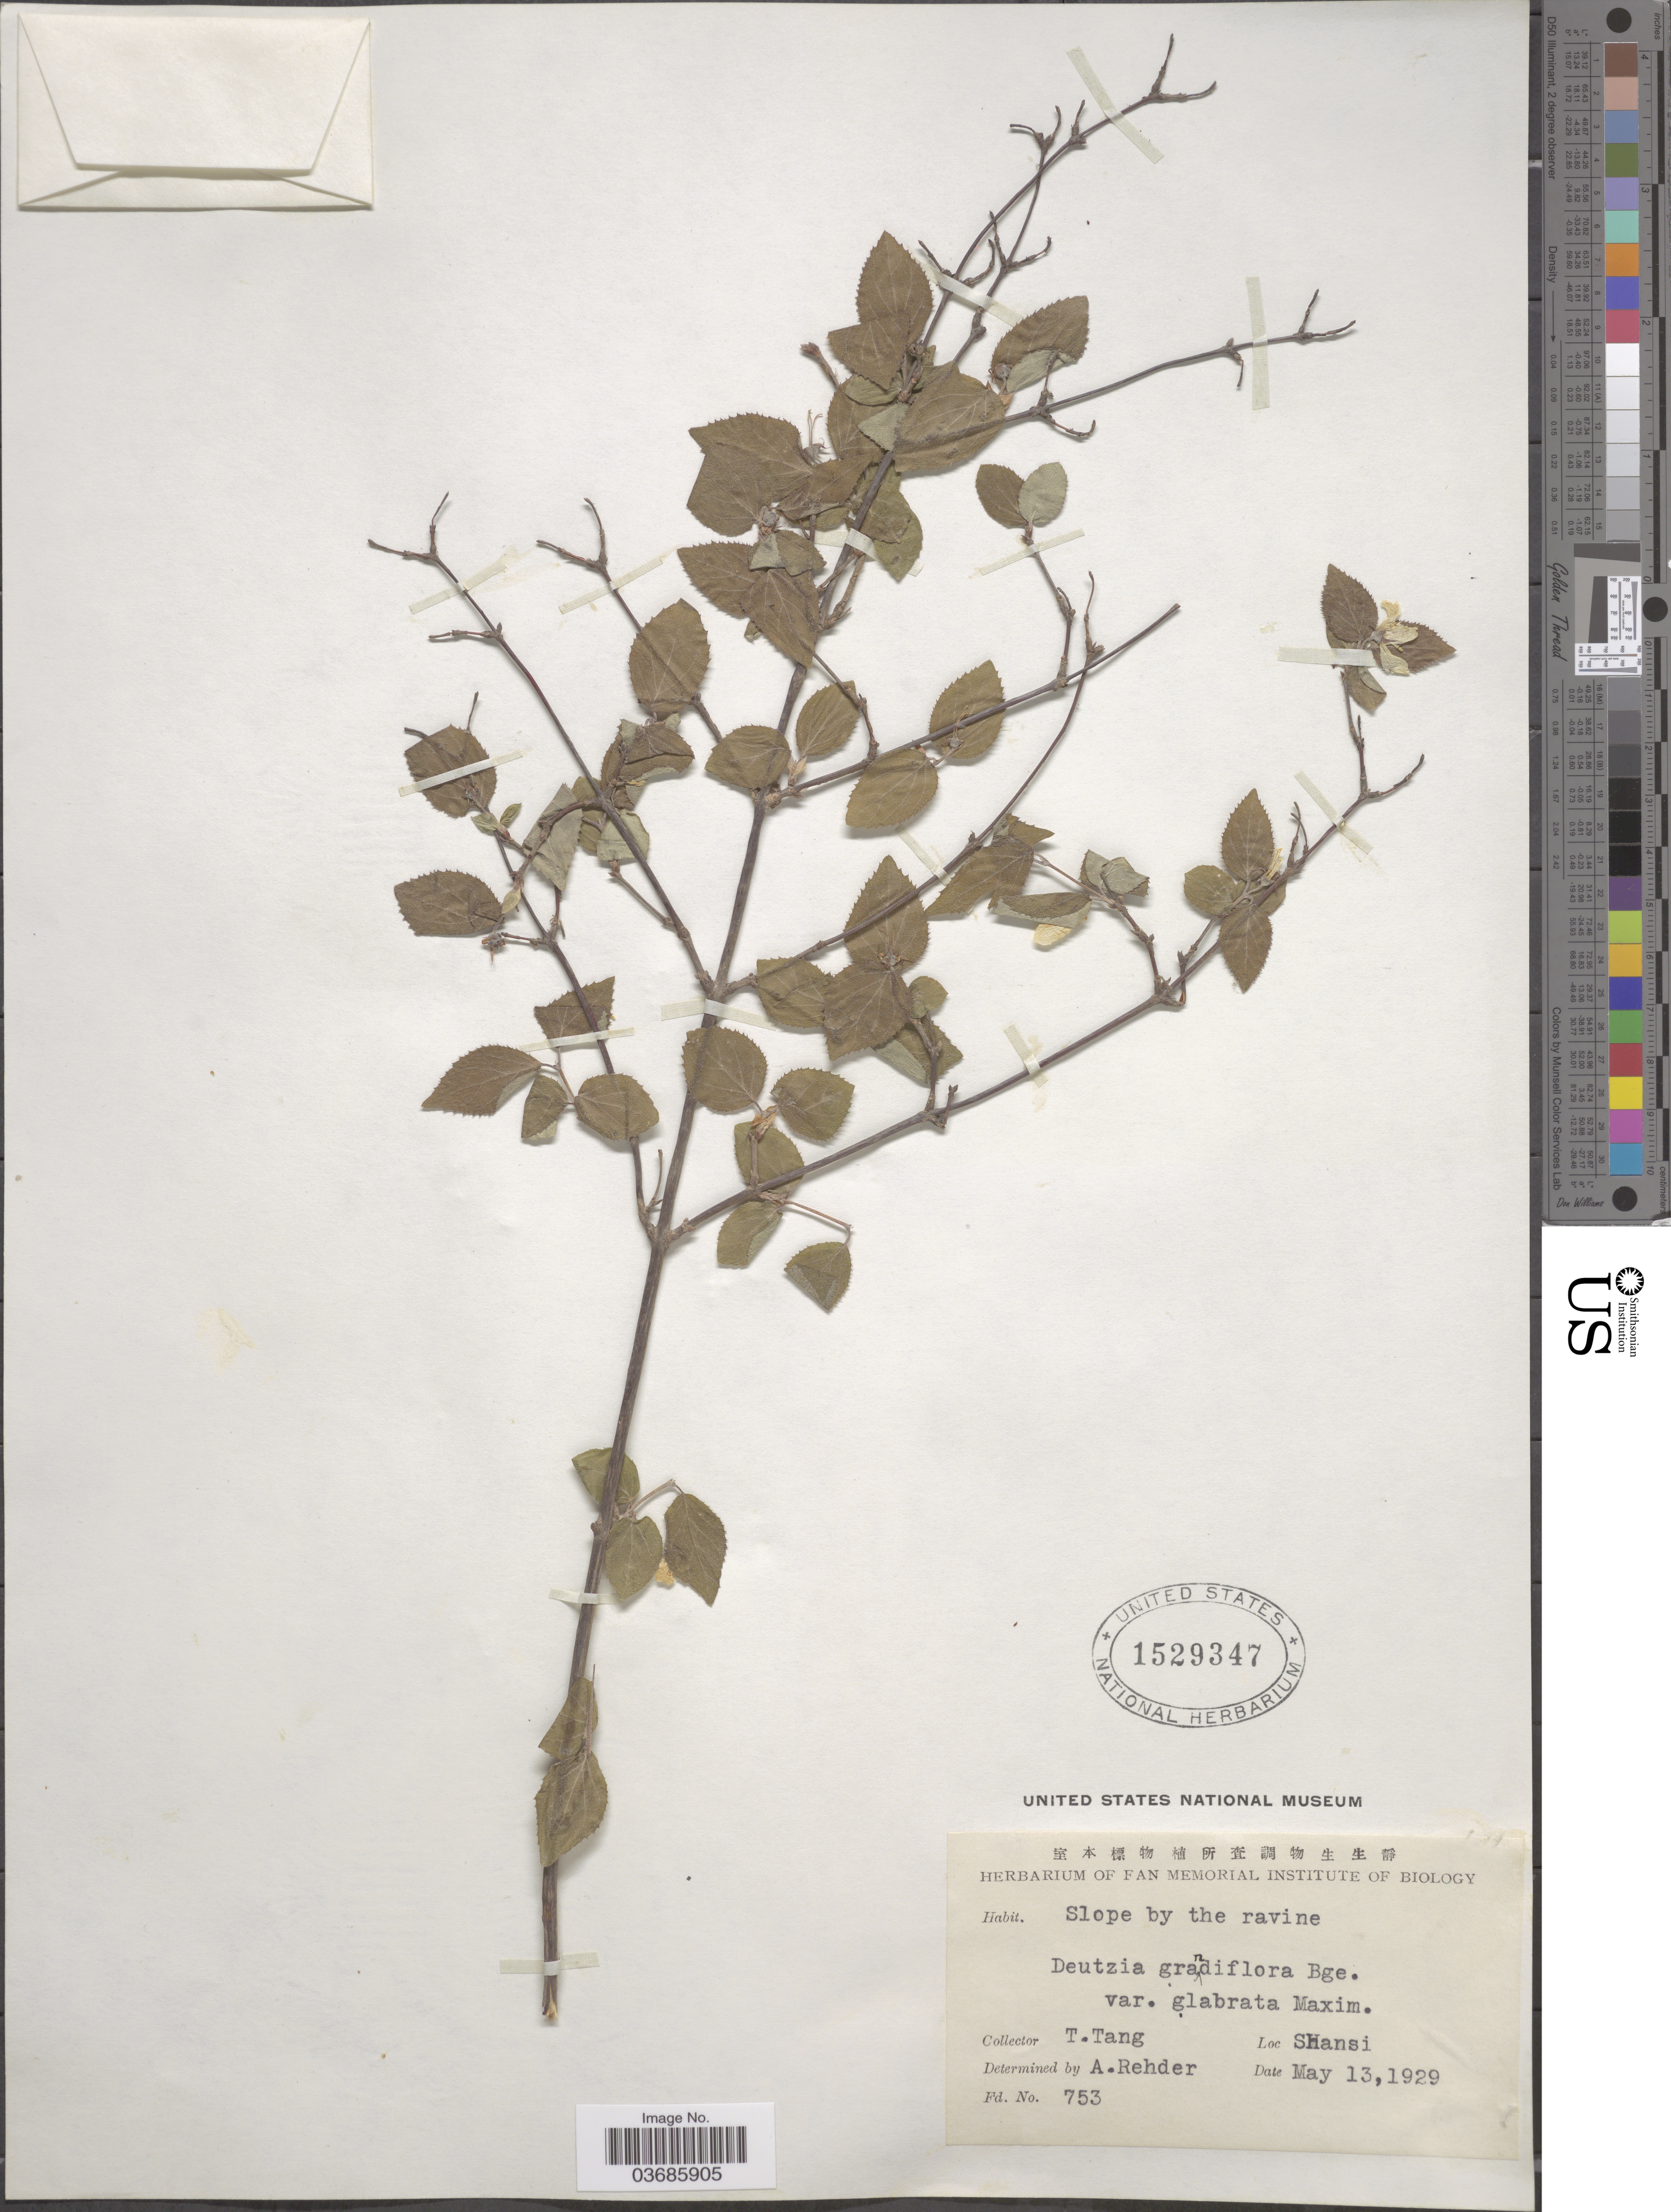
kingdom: Plantae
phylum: Tracheophyta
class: Magnoliopsida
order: Cornales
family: Hydrangeaceae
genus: Deutzia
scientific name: Deutzia grandiflora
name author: Bunge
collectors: T. Tang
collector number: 753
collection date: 1929-05-13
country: China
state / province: Shanxi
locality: Slope by the ravine. Shansi.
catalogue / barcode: US 1529347